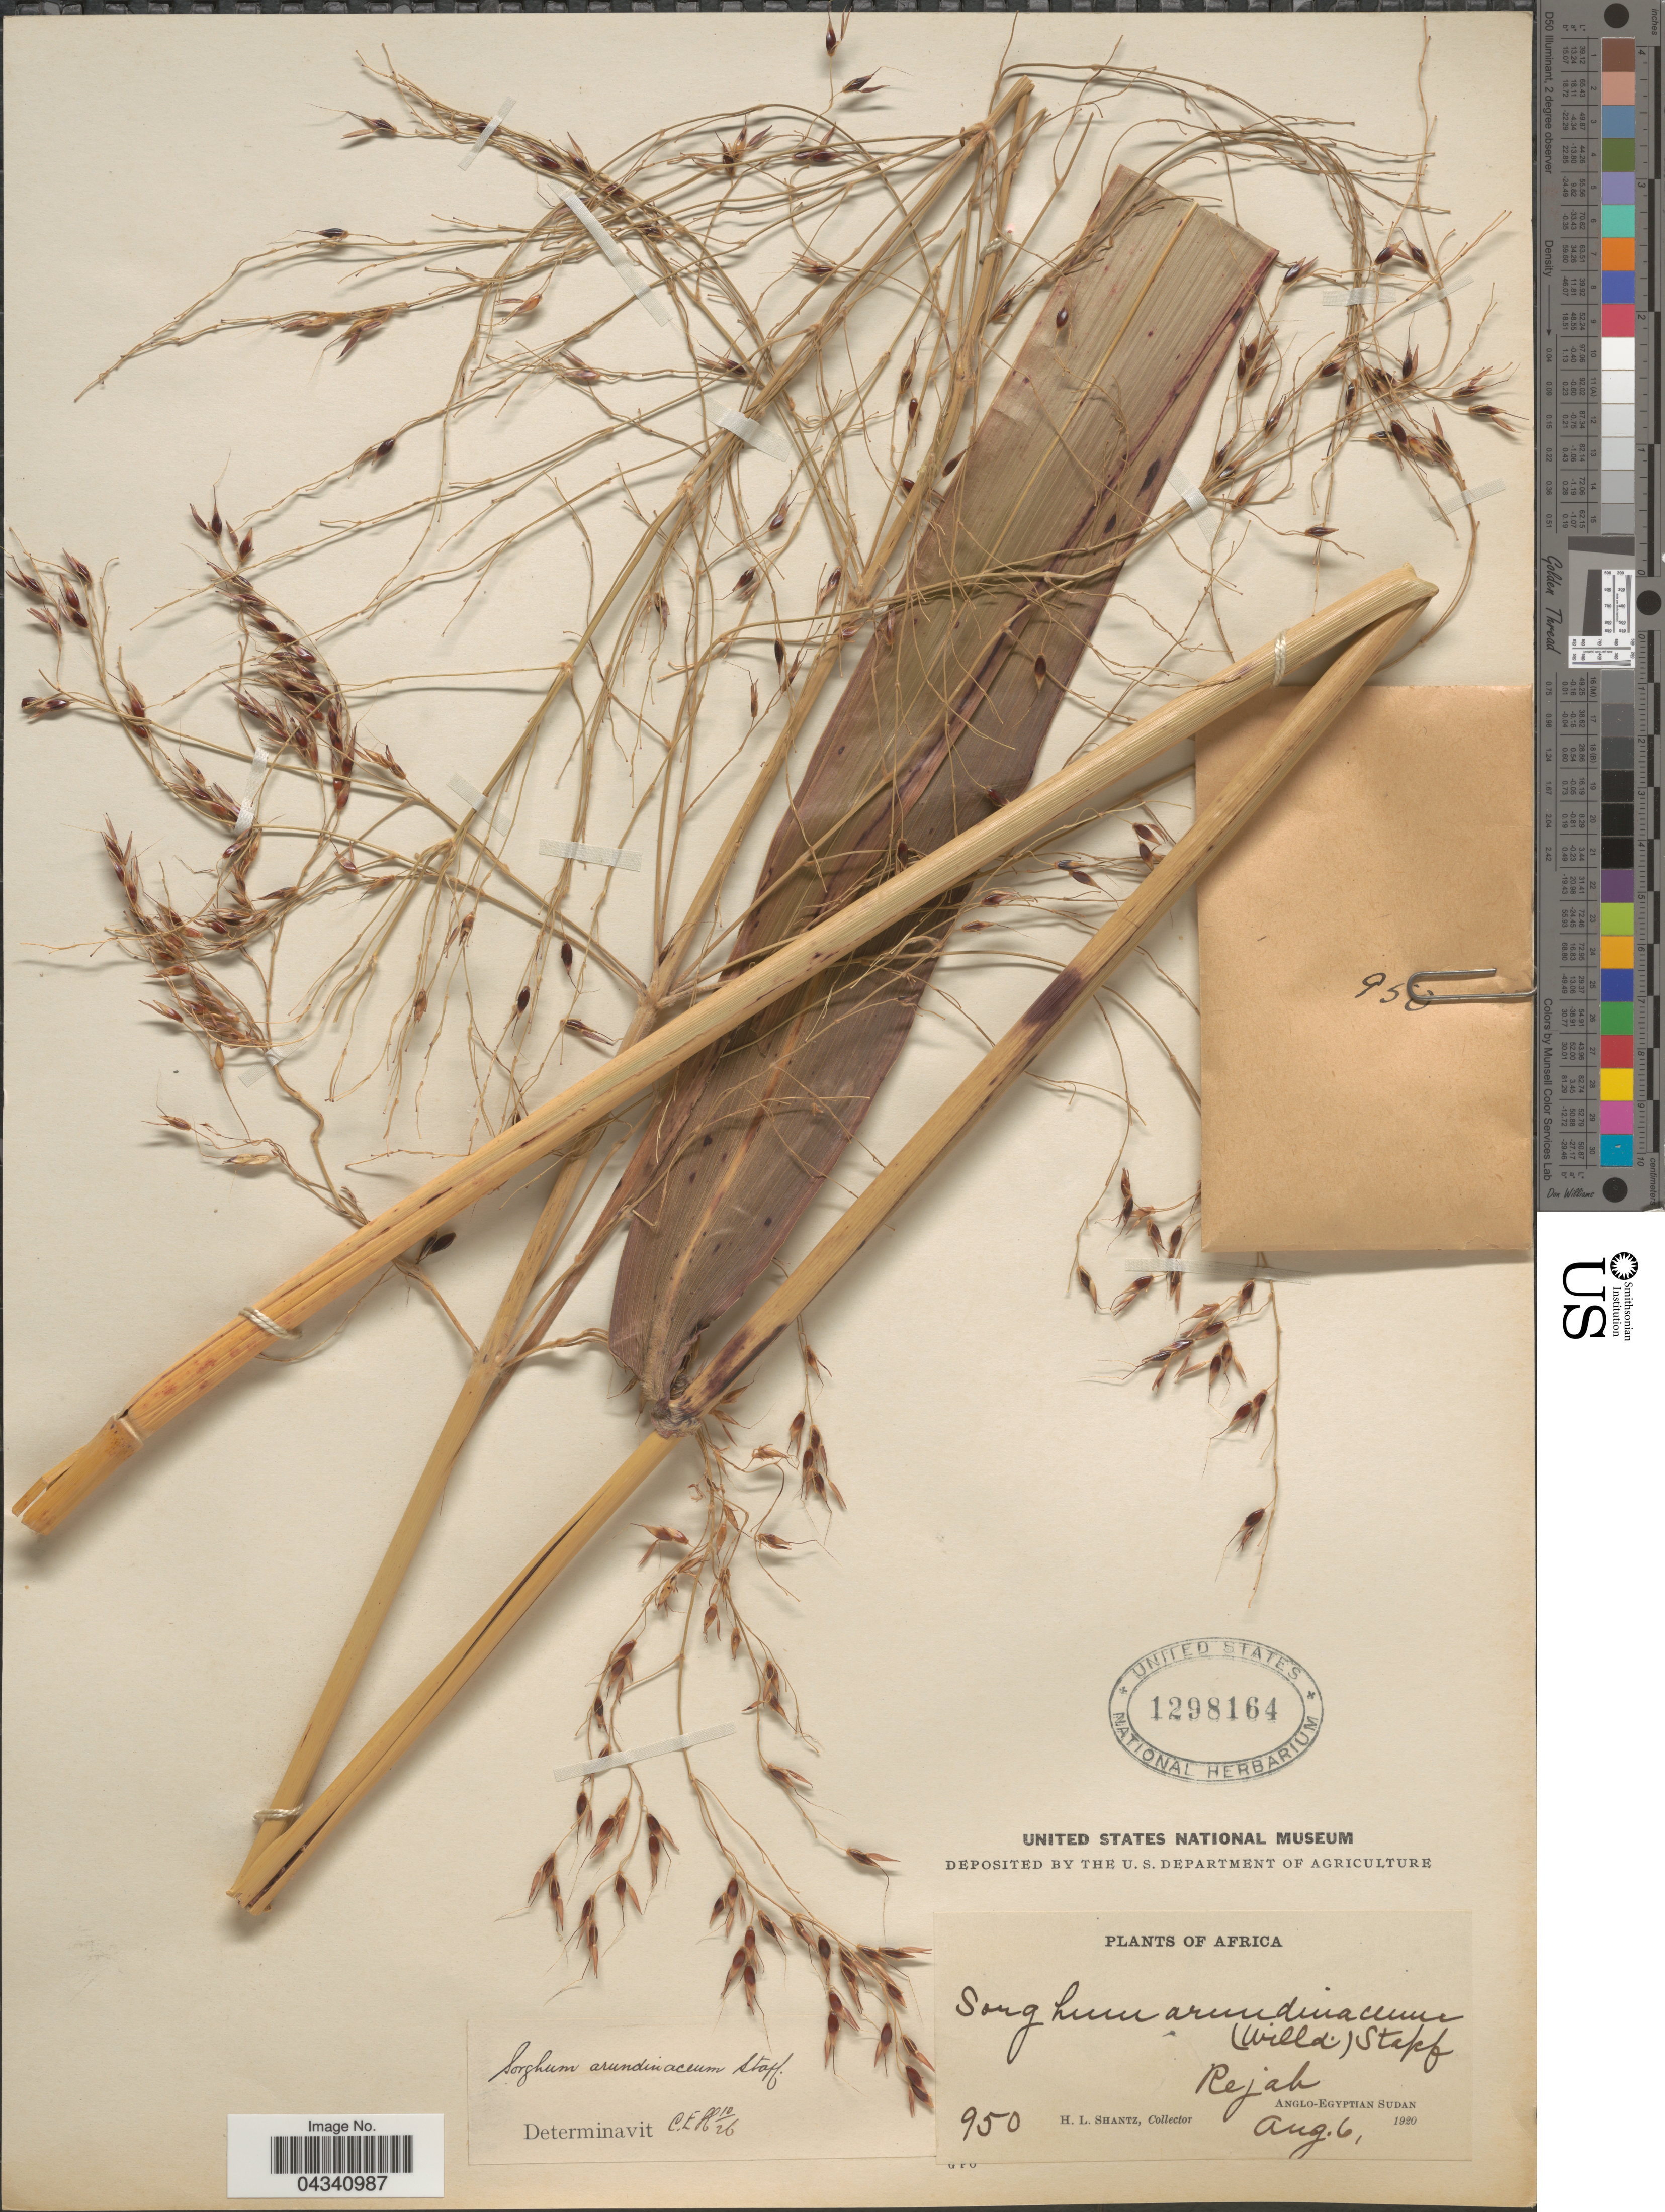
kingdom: Plantae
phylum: Tracheophyta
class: Liliopsida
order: Poales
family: Poaceae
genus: Sorghum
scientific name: Sorghum arundinaceum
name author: (Desv.) Stapf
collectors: H. Shantz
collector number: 950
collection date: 1920-08-06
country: South Sudan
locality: Africa. Rejaf. Anglo-Egyptian Sudan.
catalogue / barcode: US 1298164